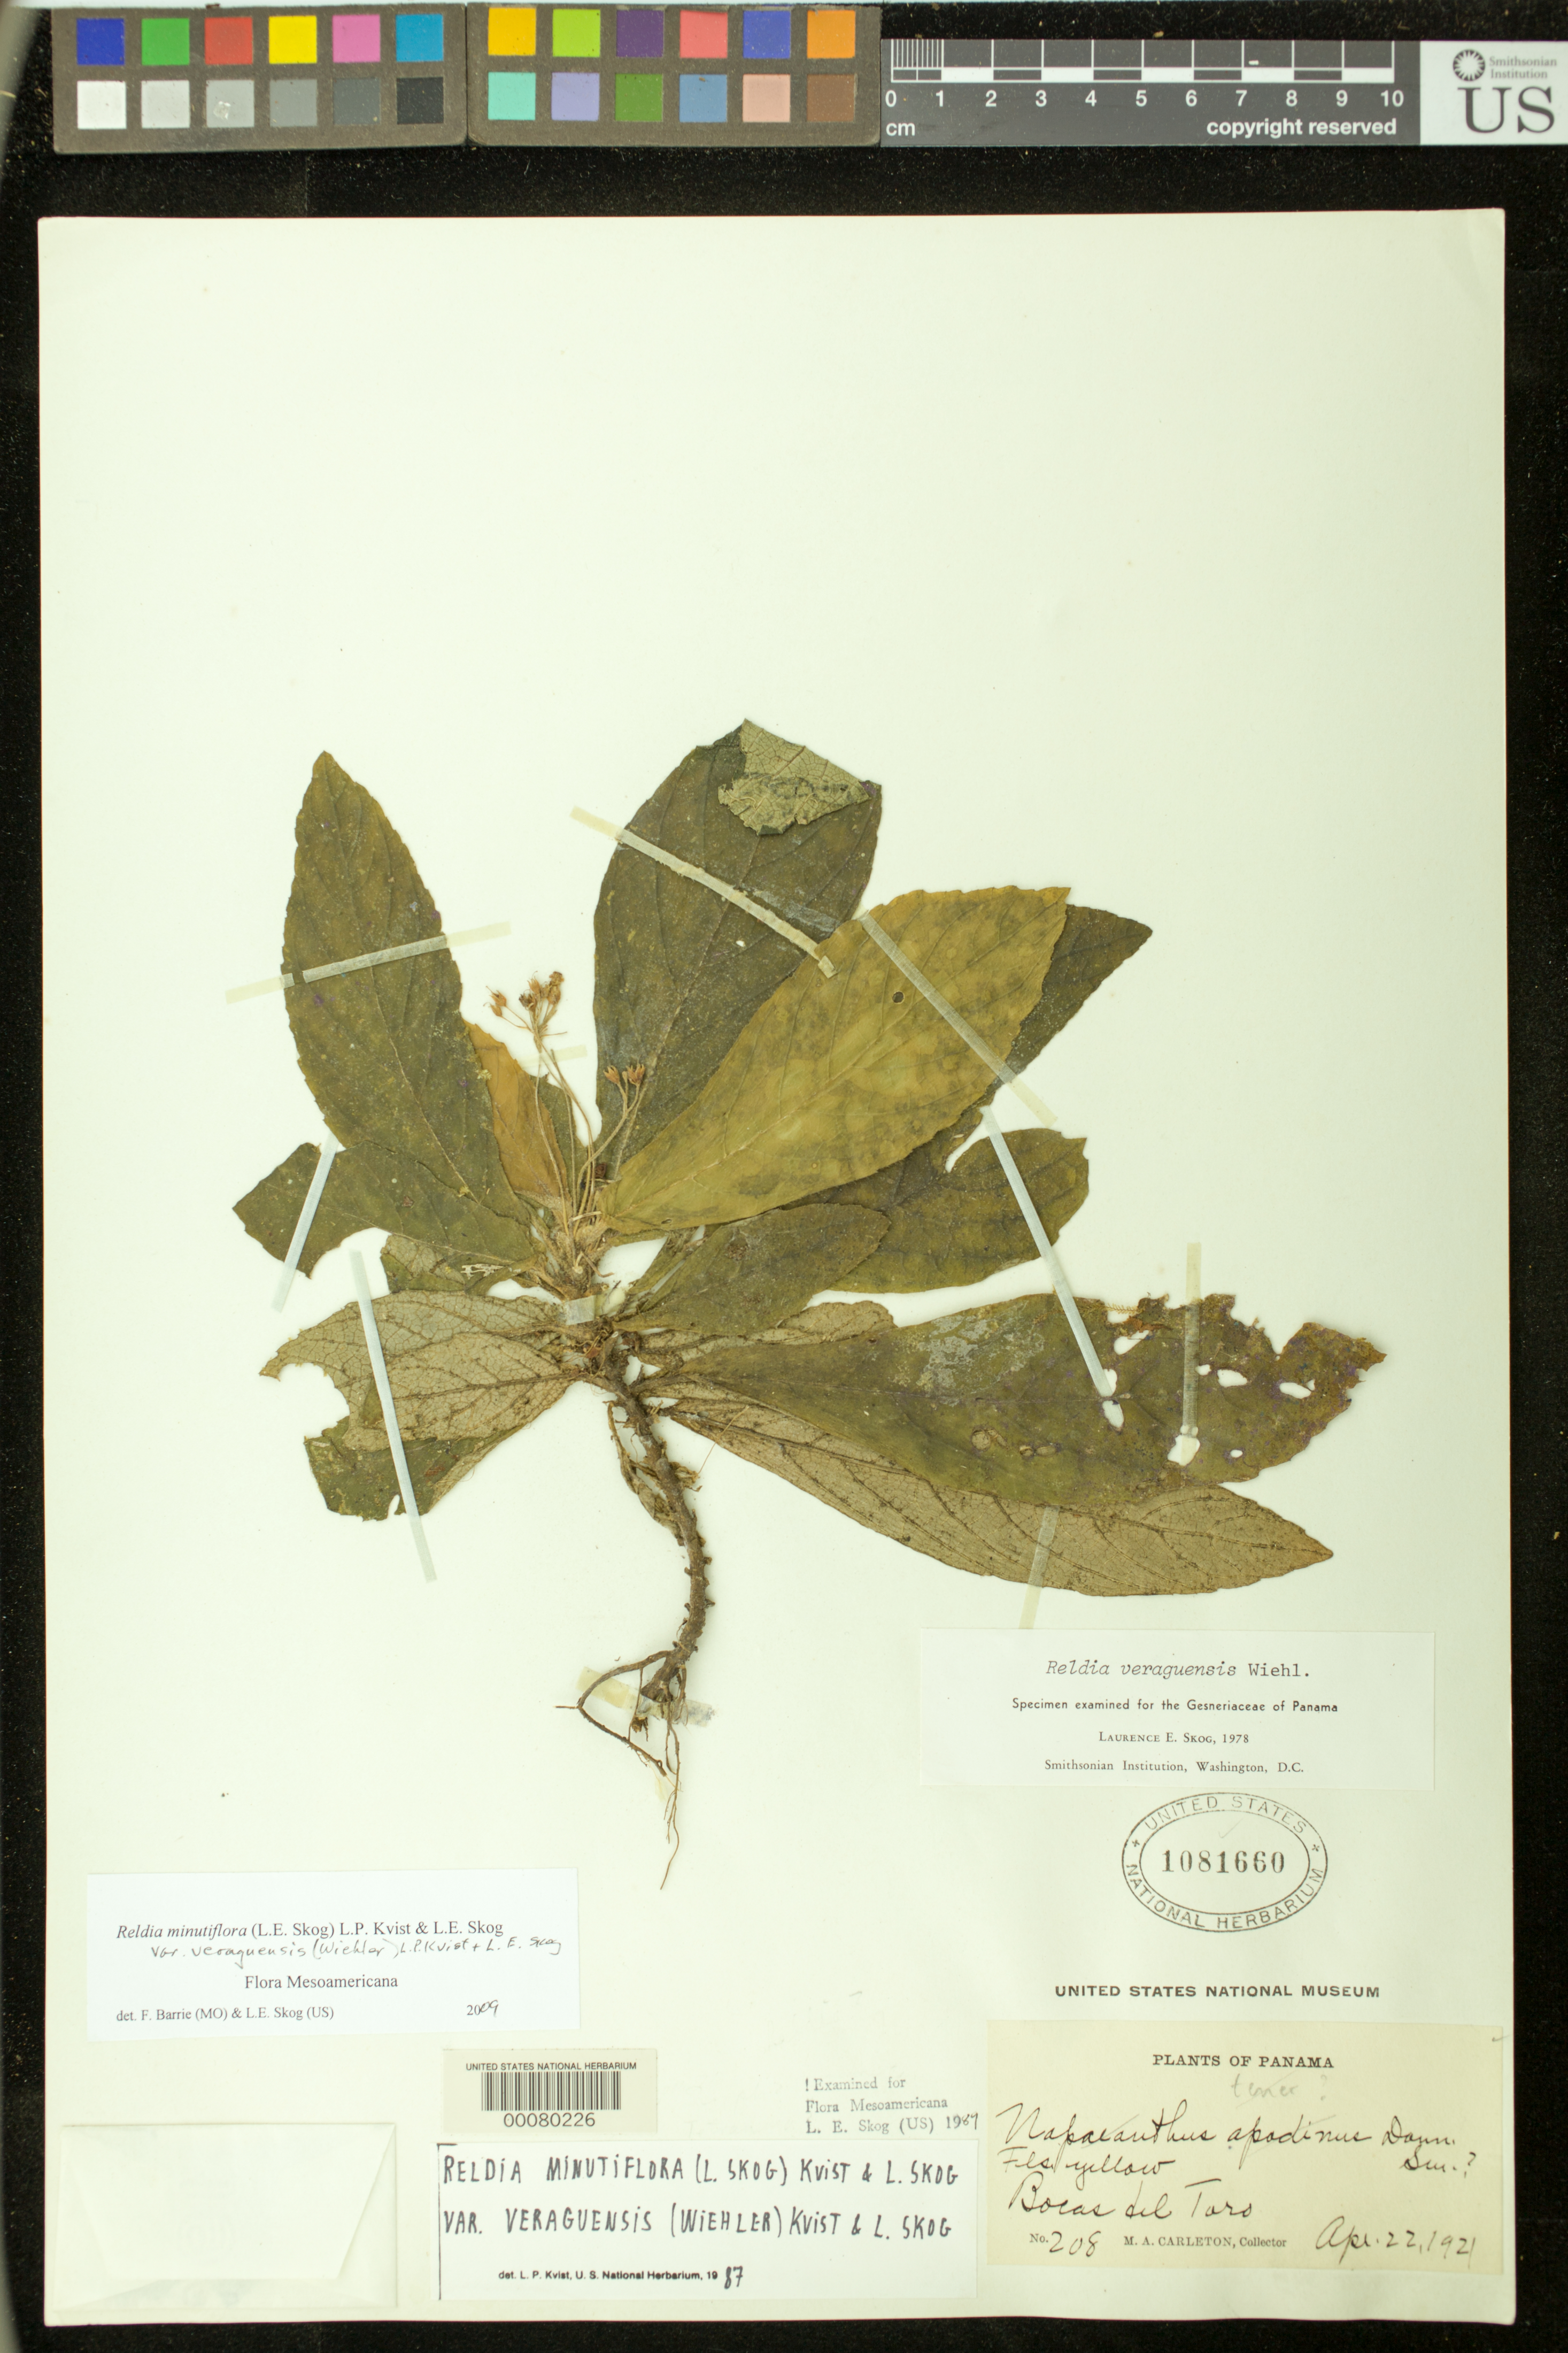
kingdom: Plantae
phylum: Tracheophyta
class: Magnoliopsida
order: Lamiales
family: Gesneriaceae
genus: Reldia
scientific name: Reldia minutiflora var. veraguensis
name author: (Wiehler) L.P. Kvist & L.E. Skog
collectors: M. A. Carleton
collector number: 208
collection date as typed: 22 Apr 1921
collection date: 1921-04-22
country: Panama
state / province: Bocas del Toro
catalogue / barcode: US 1081660